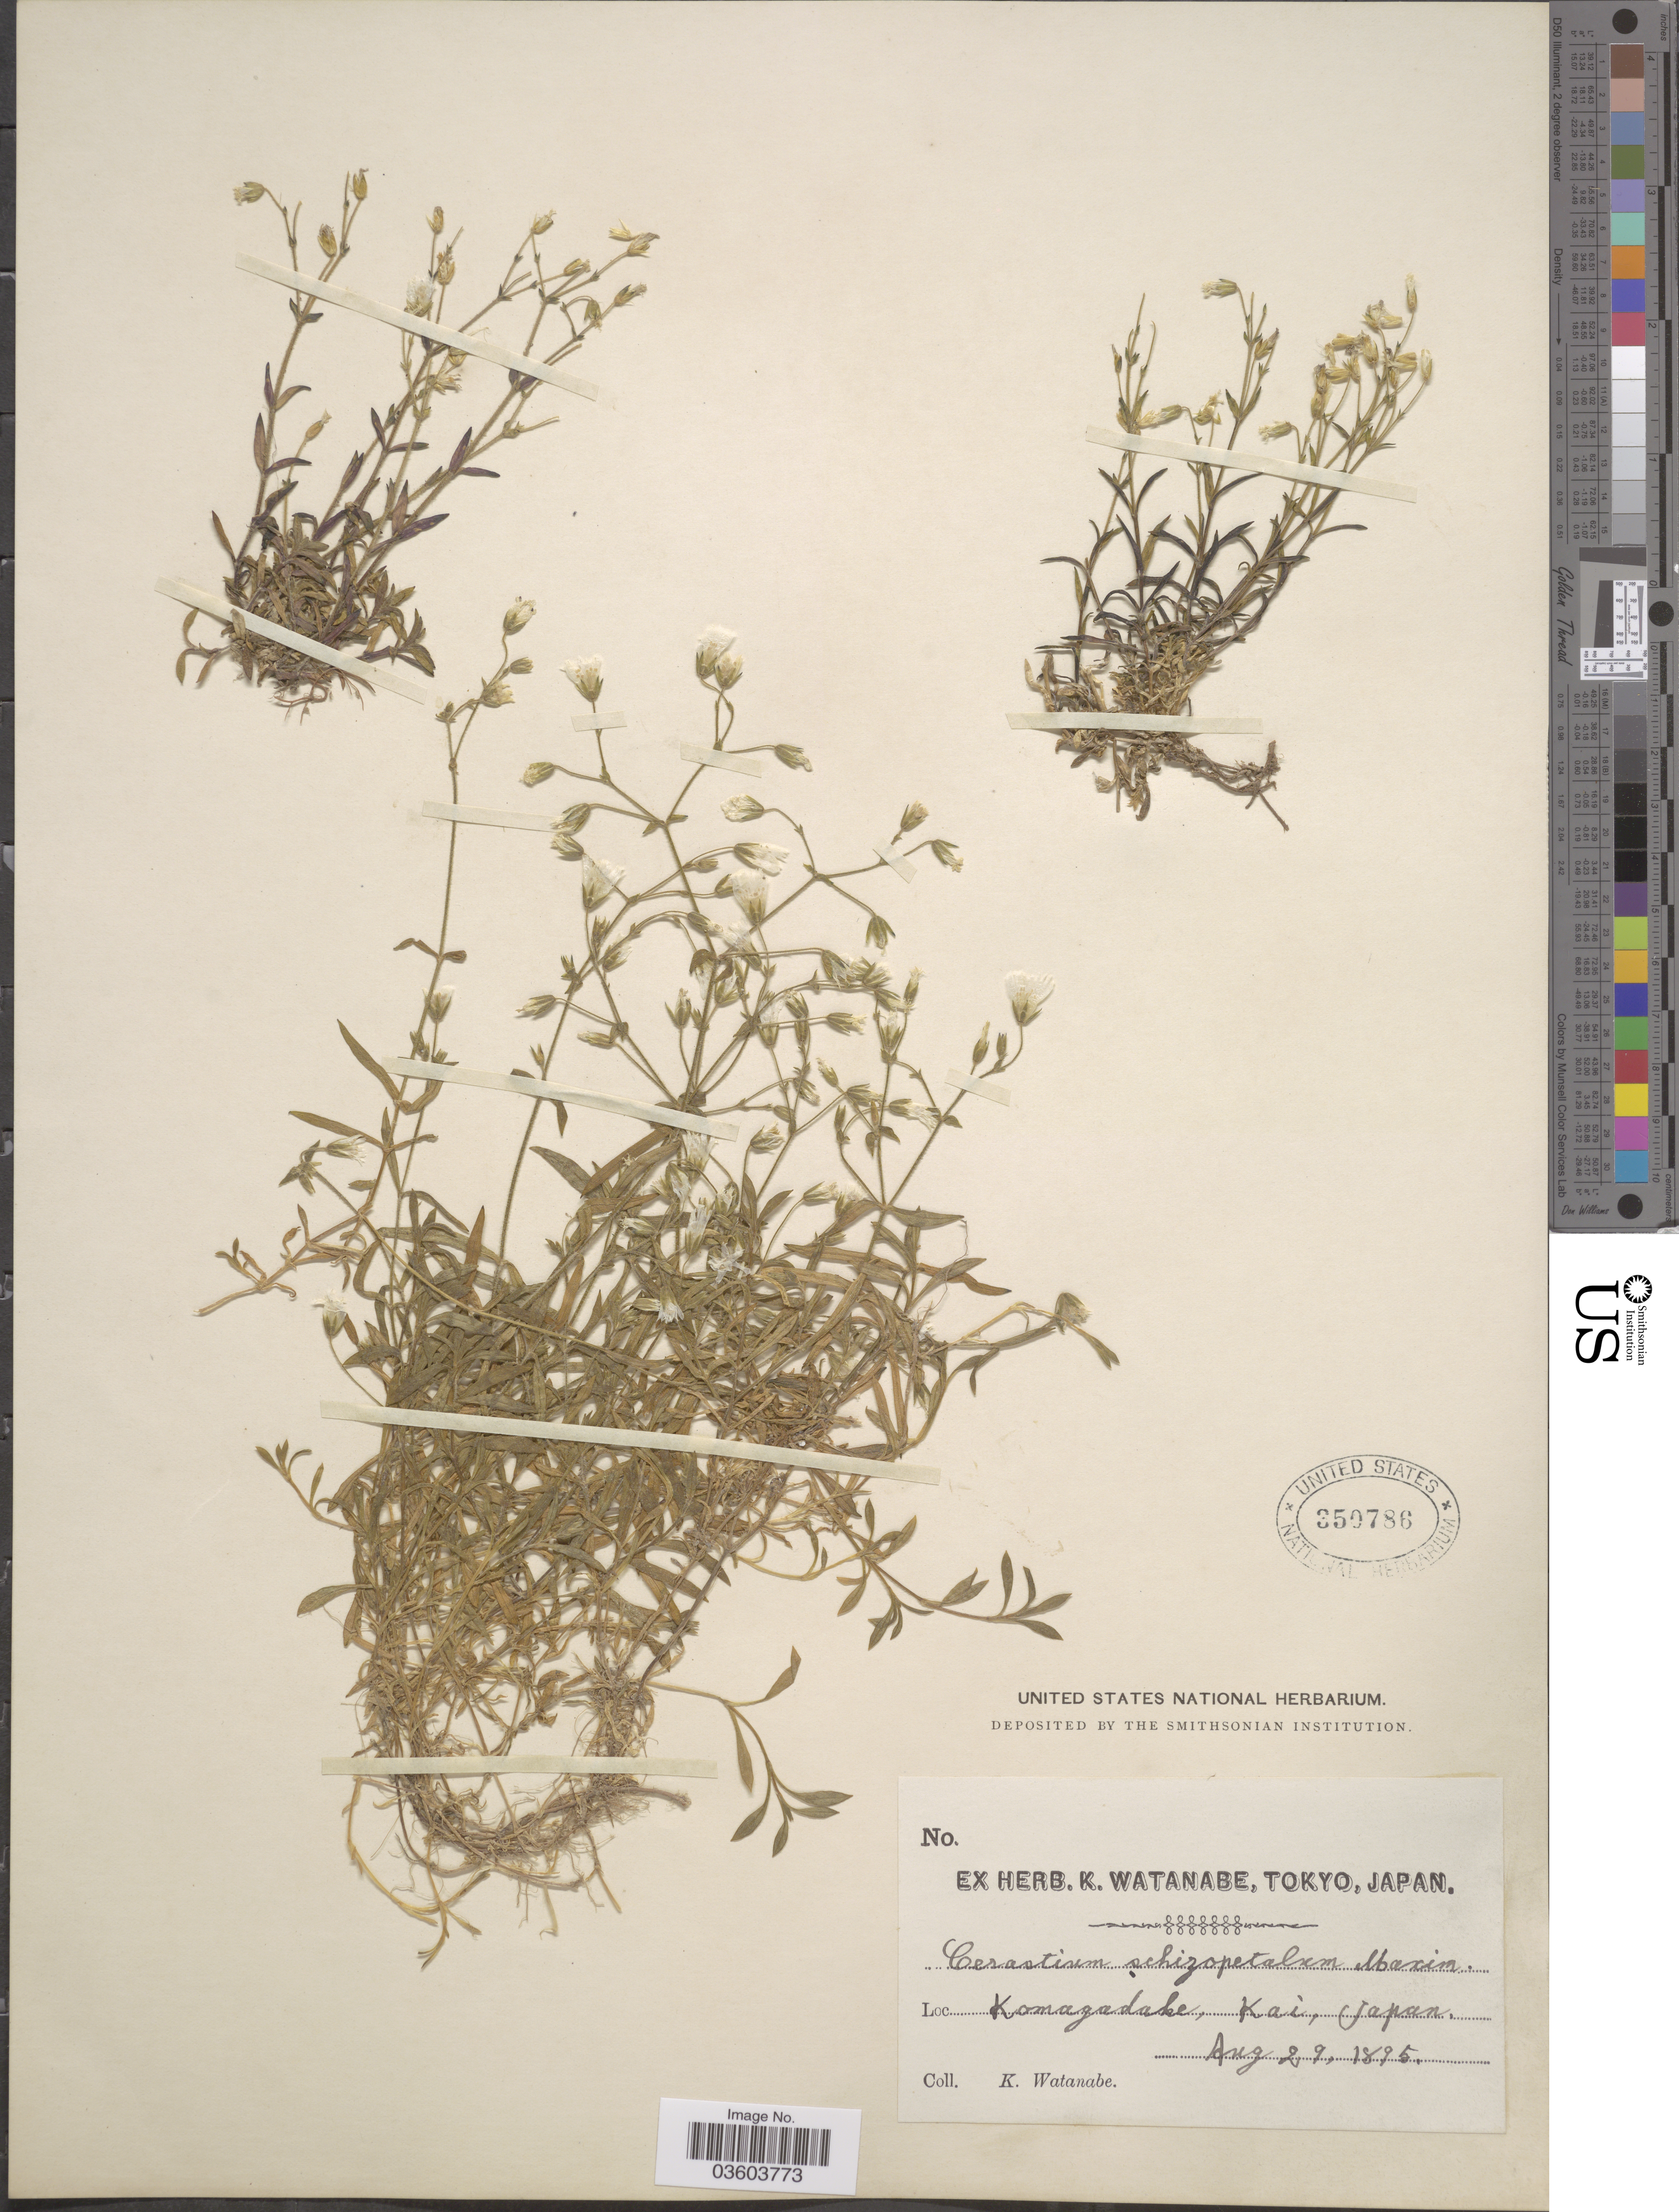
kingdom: Plantae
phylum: Tracheophyta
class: Magnoliopsida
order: Caryophyllales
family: Caryophyllaceae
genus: Cerastium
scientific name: Cerastium schizopetalum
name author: Maxim.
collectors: K. Watanabe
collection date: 1895-08-29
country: Japan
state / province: Tokyo, Federal City of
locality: Komagadake, Kai.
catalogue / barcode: US 350786